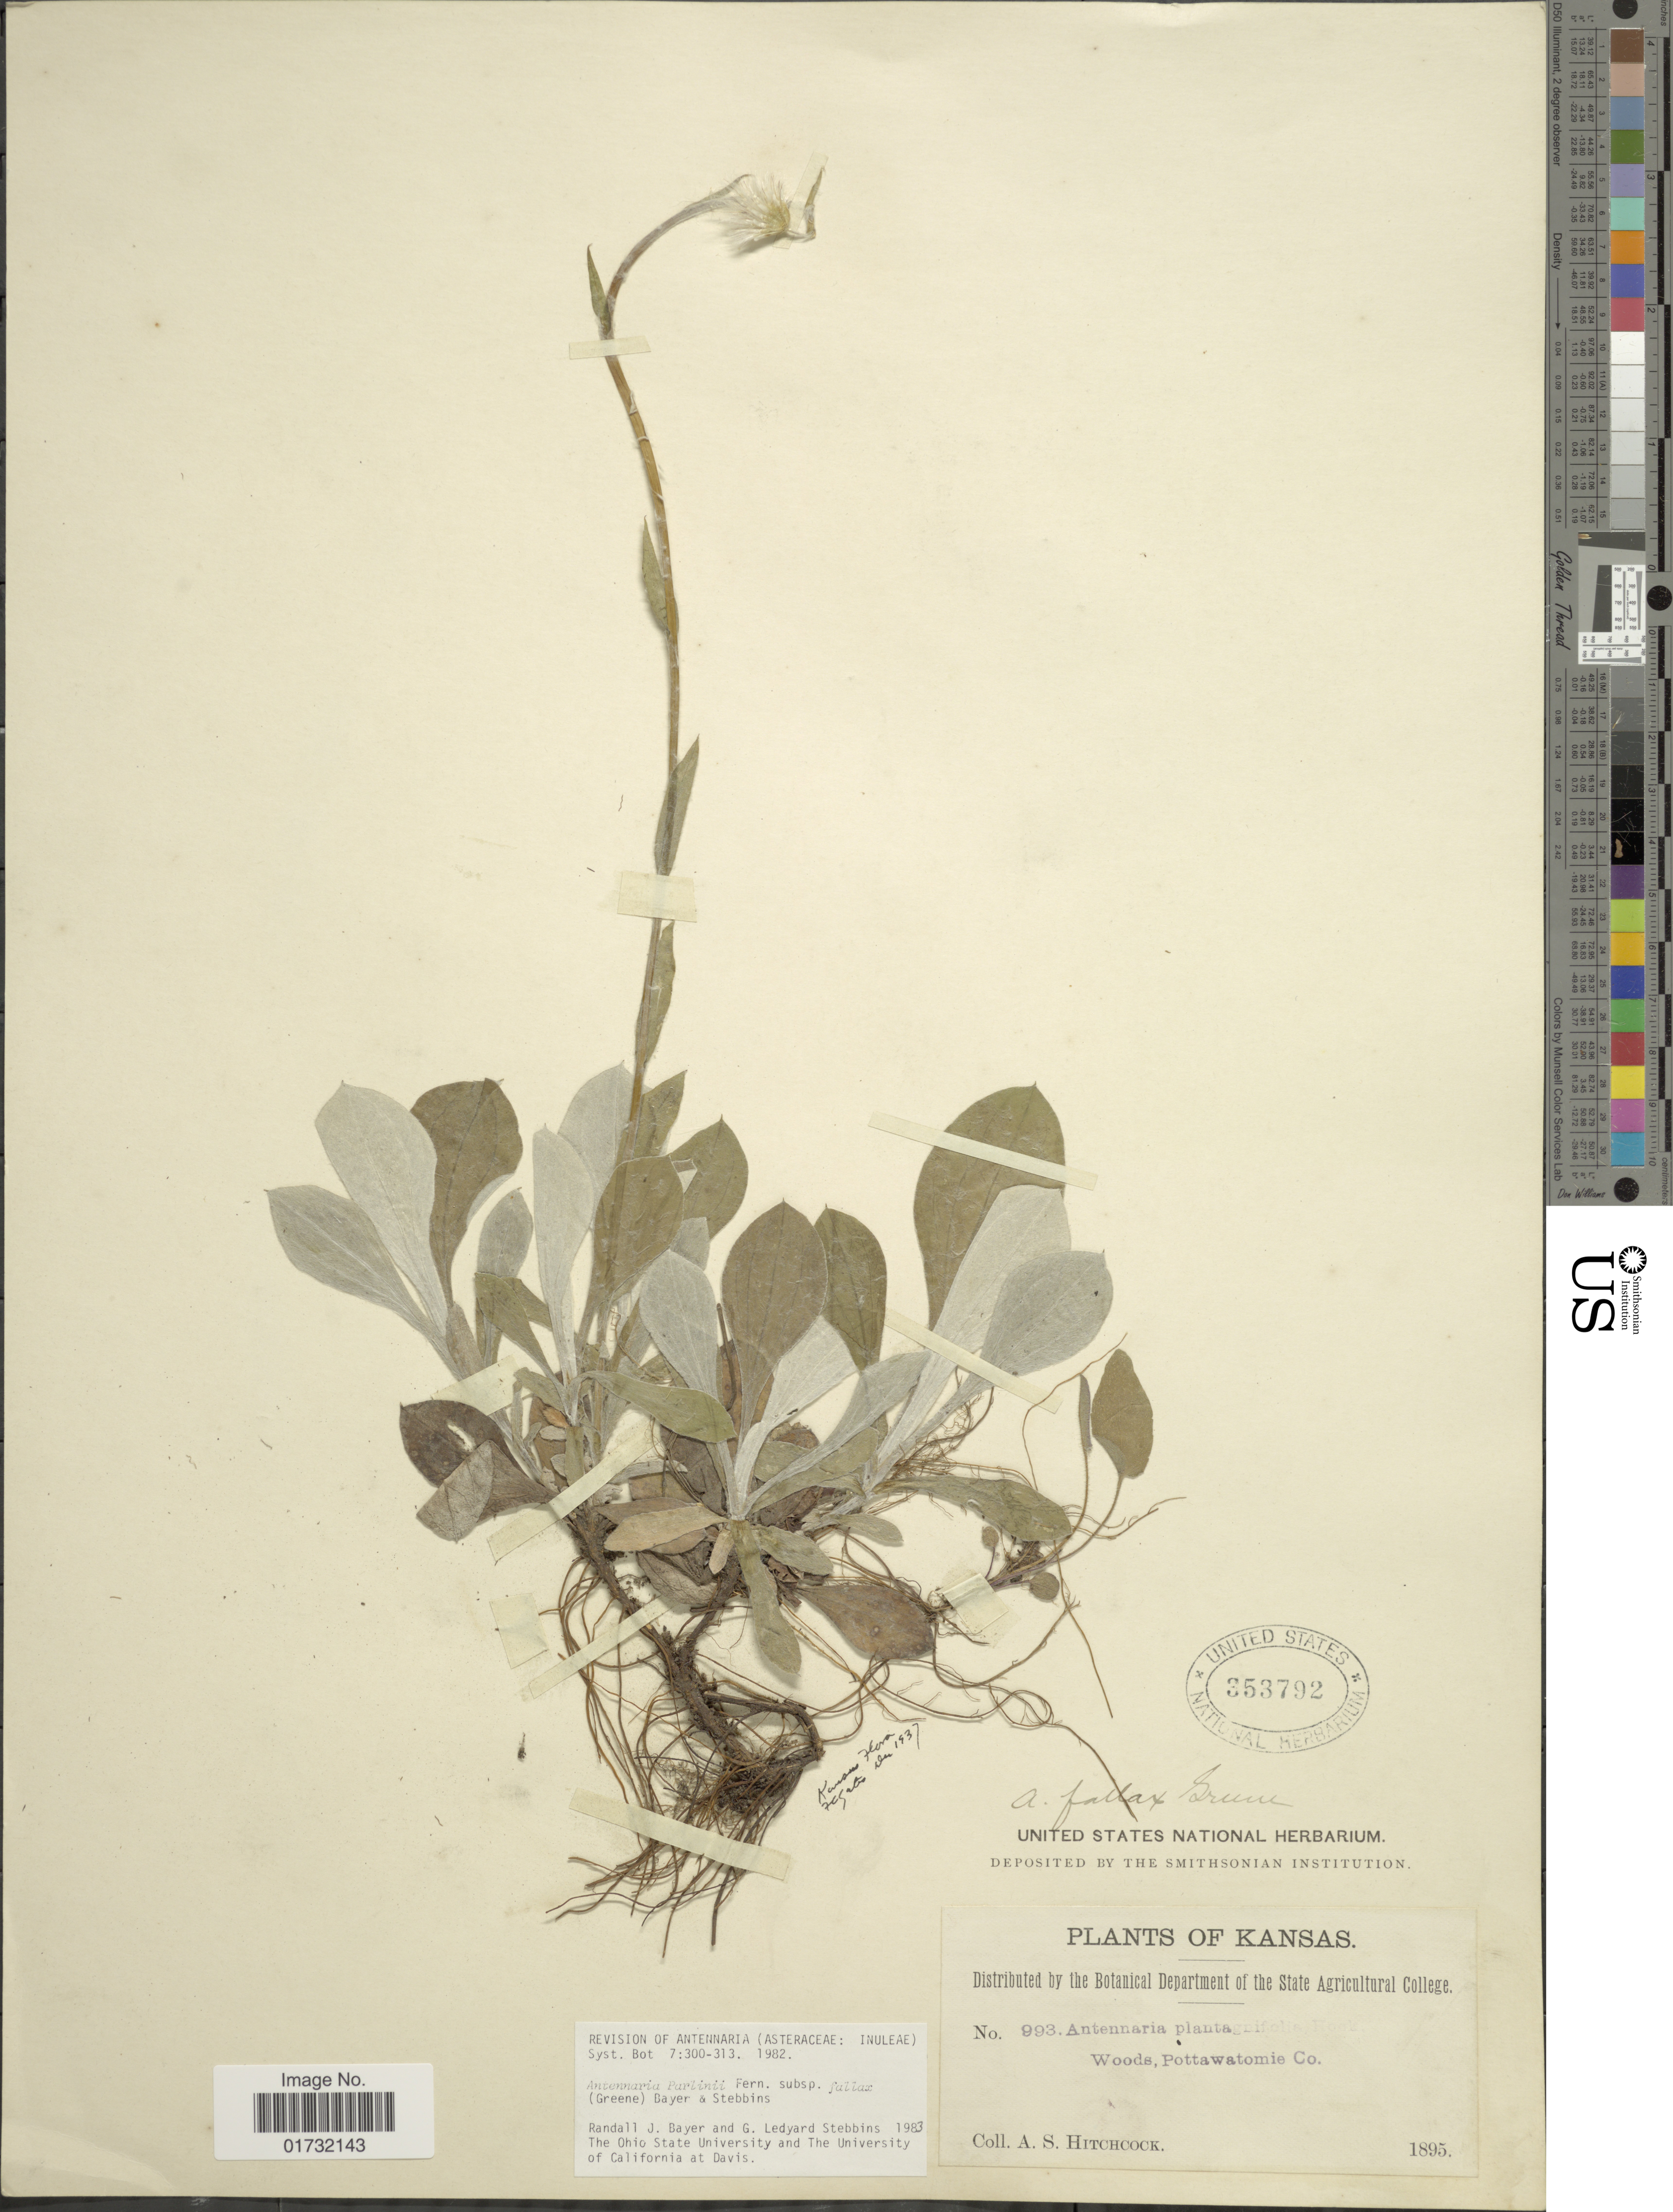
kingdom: Plantae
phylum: Tracheophyta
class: Magnoliopsida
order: Asterales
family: Asteraceae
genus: Antennaria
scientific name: Antennaria parlinii subsp. fallax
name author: (Greene) R.J. Bayer & Stebbins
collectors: A. S. Hitchcock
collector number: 993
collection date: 1895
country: United States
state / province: Kansas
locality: Woods, Pottawatomie Co.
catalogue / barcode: US 353792